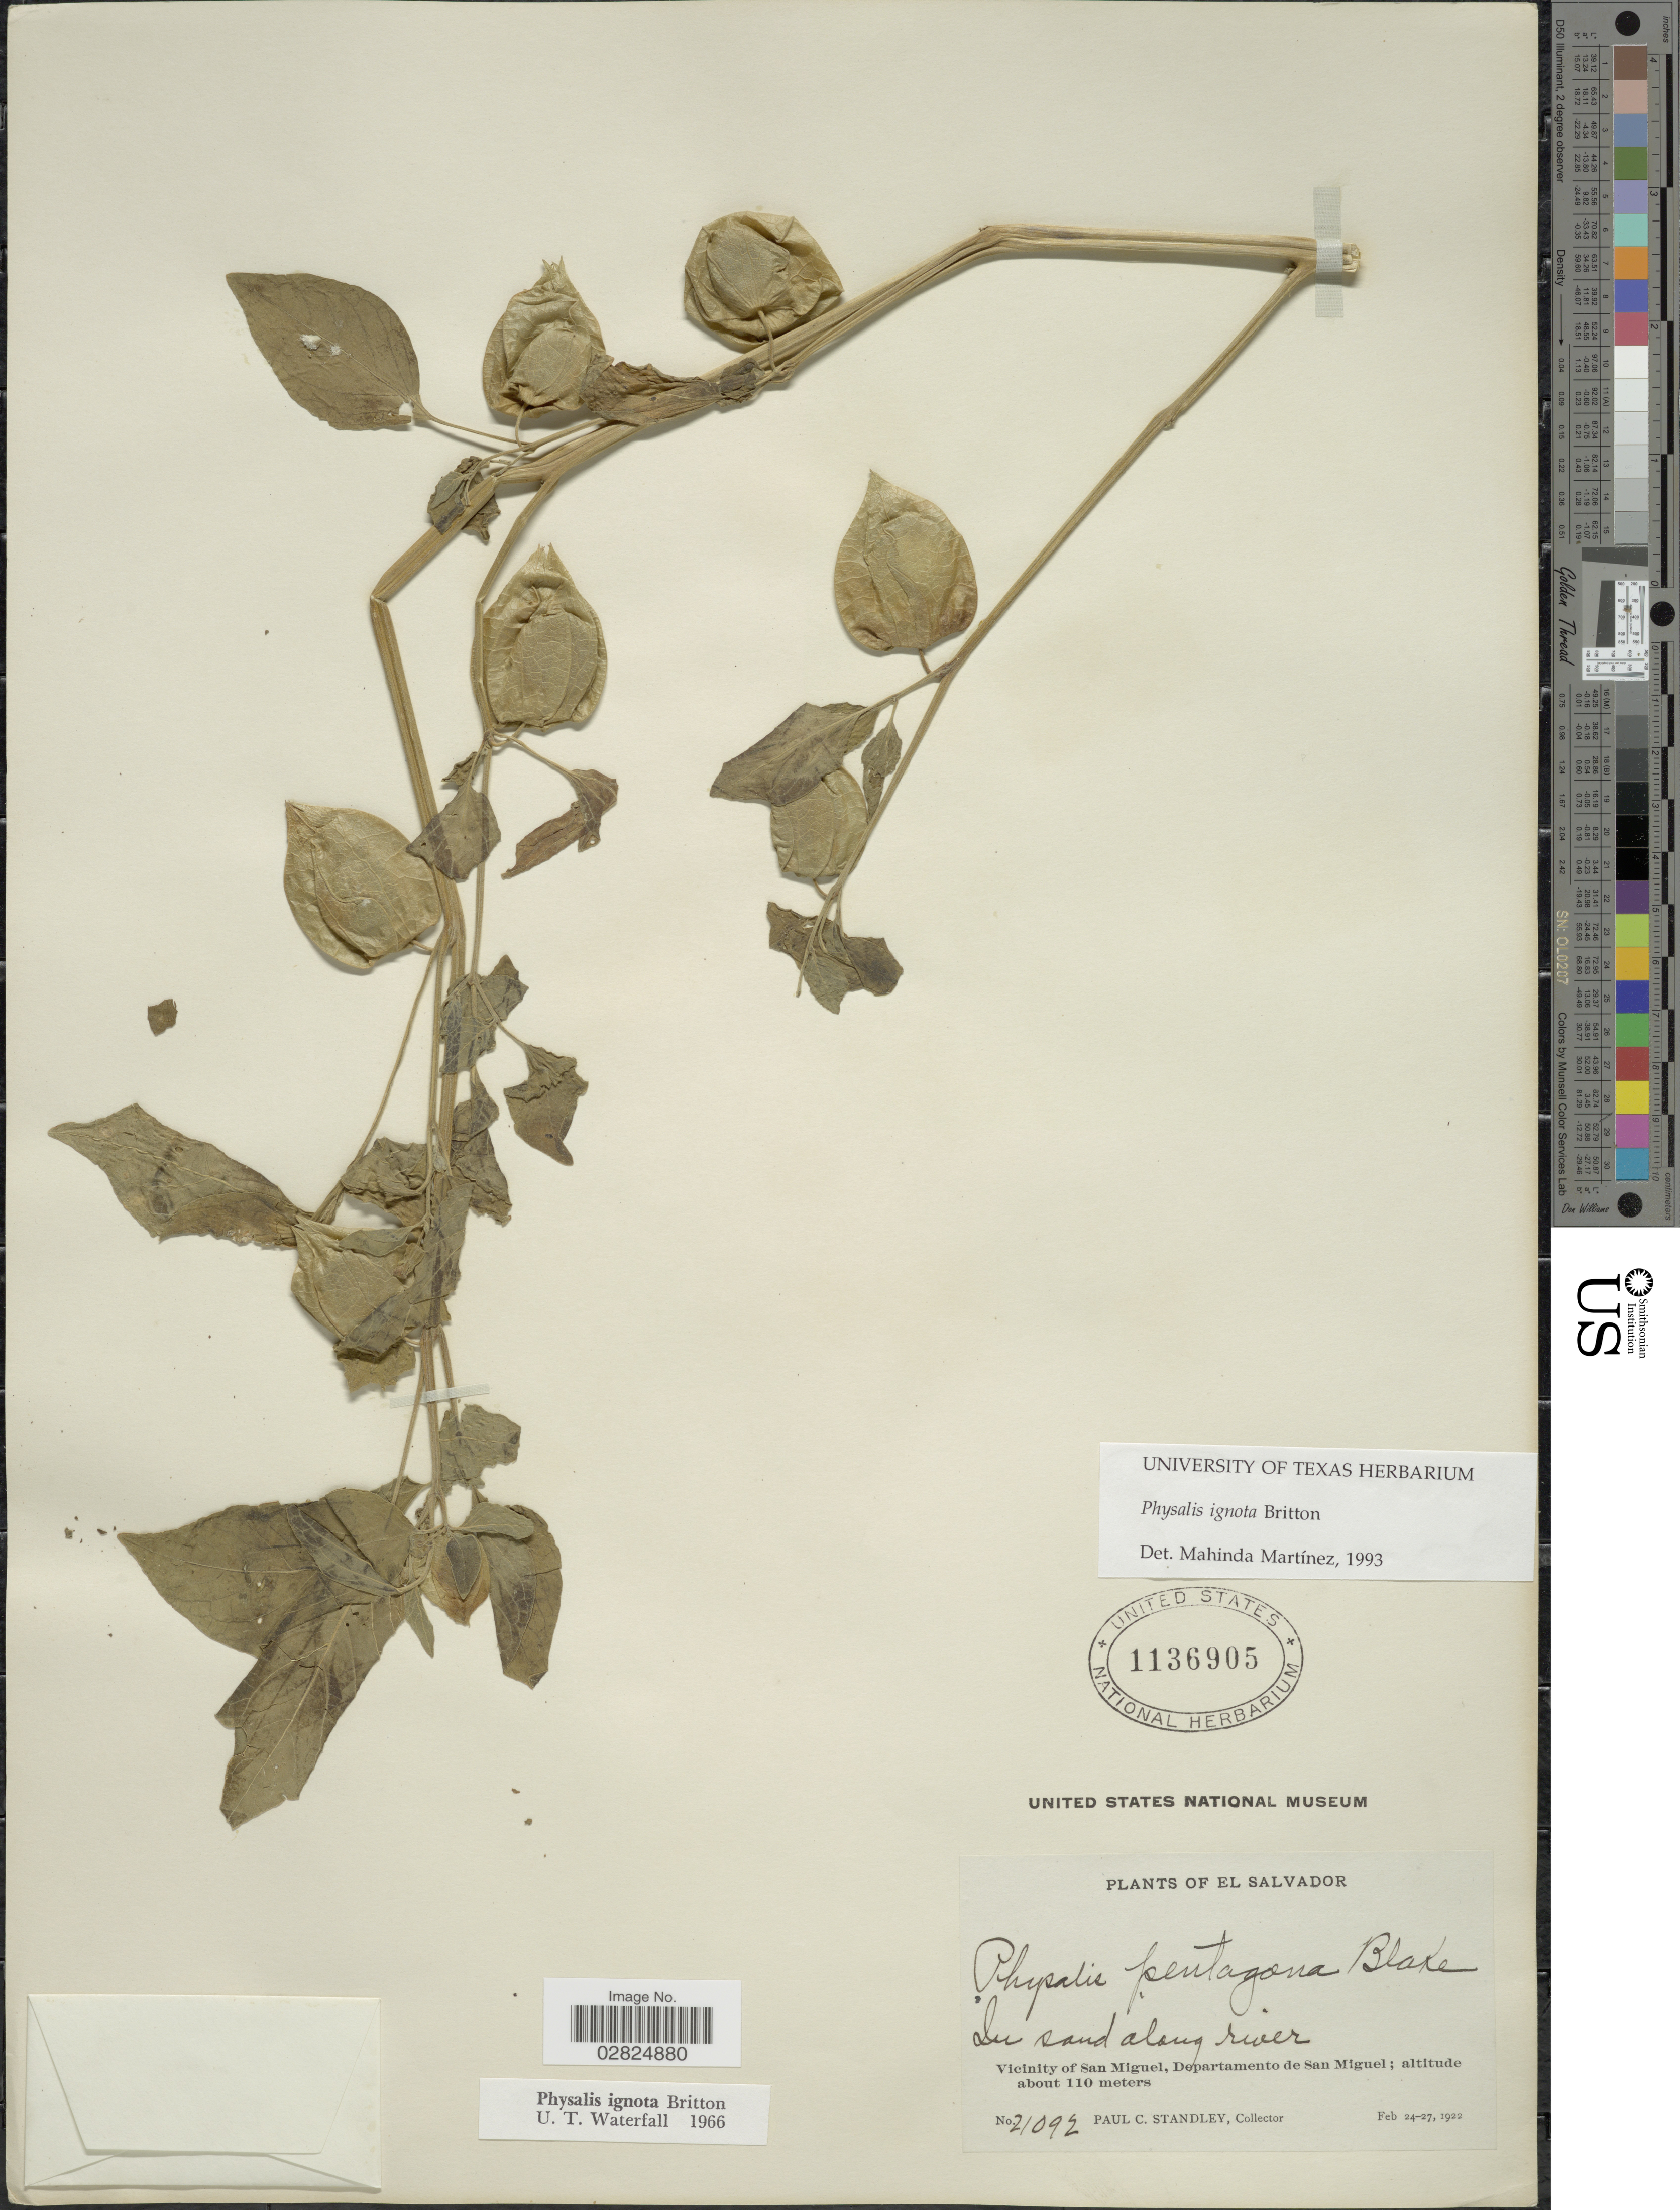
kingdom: Plantae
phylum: Tracheophyta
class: Magnoliopsida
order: Solanales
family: Solanaceae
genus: Physalis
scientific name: Physalis ignota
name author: Britton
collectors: P. C. Standley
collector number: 21092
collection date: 1922-02-24/1922-02-27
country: El Salvador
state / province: San Miguel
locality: In sand along river. Vicinity of San Miguel, Departamento de San Miguel.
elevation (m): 110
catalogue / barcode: US 1136905